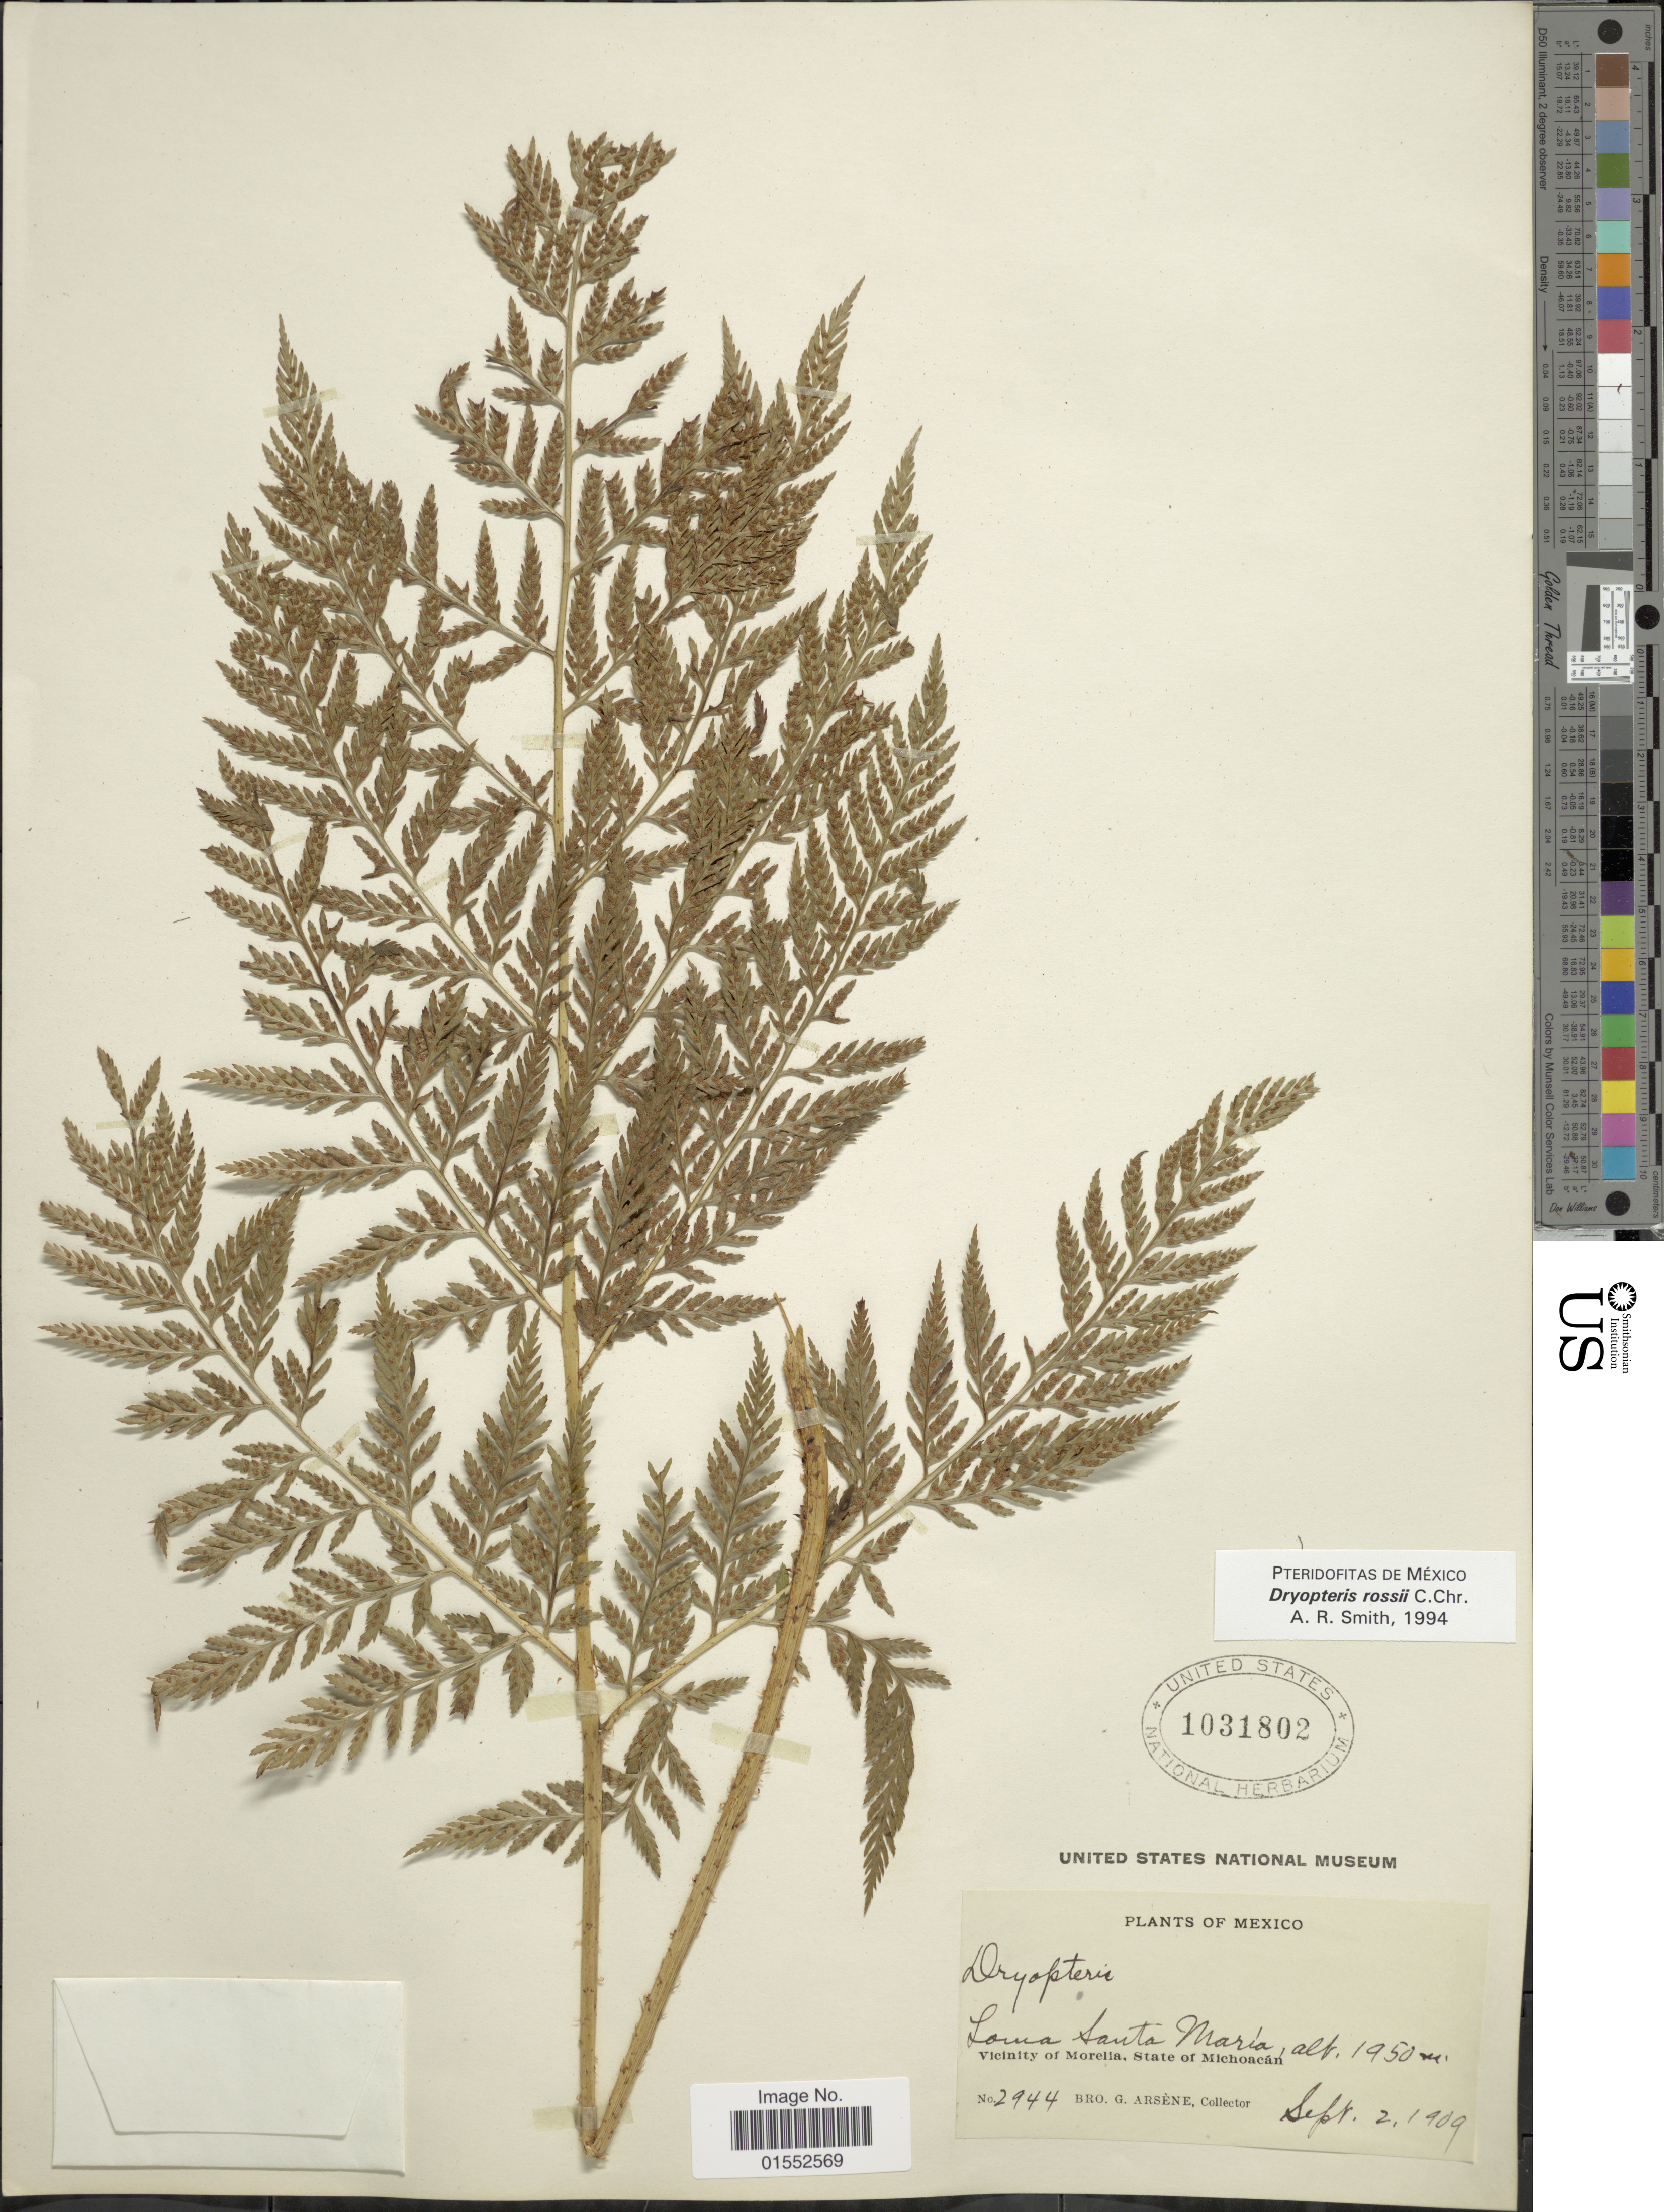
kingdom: Plantae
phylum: Tracheophyta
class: Polypodiopsida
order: Polypodiales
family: Dryopteridaceae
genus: Dryopteris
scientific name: Dryopteris rossii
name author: C. Chr.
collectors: Bro. G. Arsène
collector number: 2944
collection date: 1909-09-02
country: Mexico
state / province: Michoacán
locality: Mexico. Lama Santa Maria. Vicinity of Morelia, State of Michoacan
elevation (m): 1950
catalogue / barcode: US 1031802